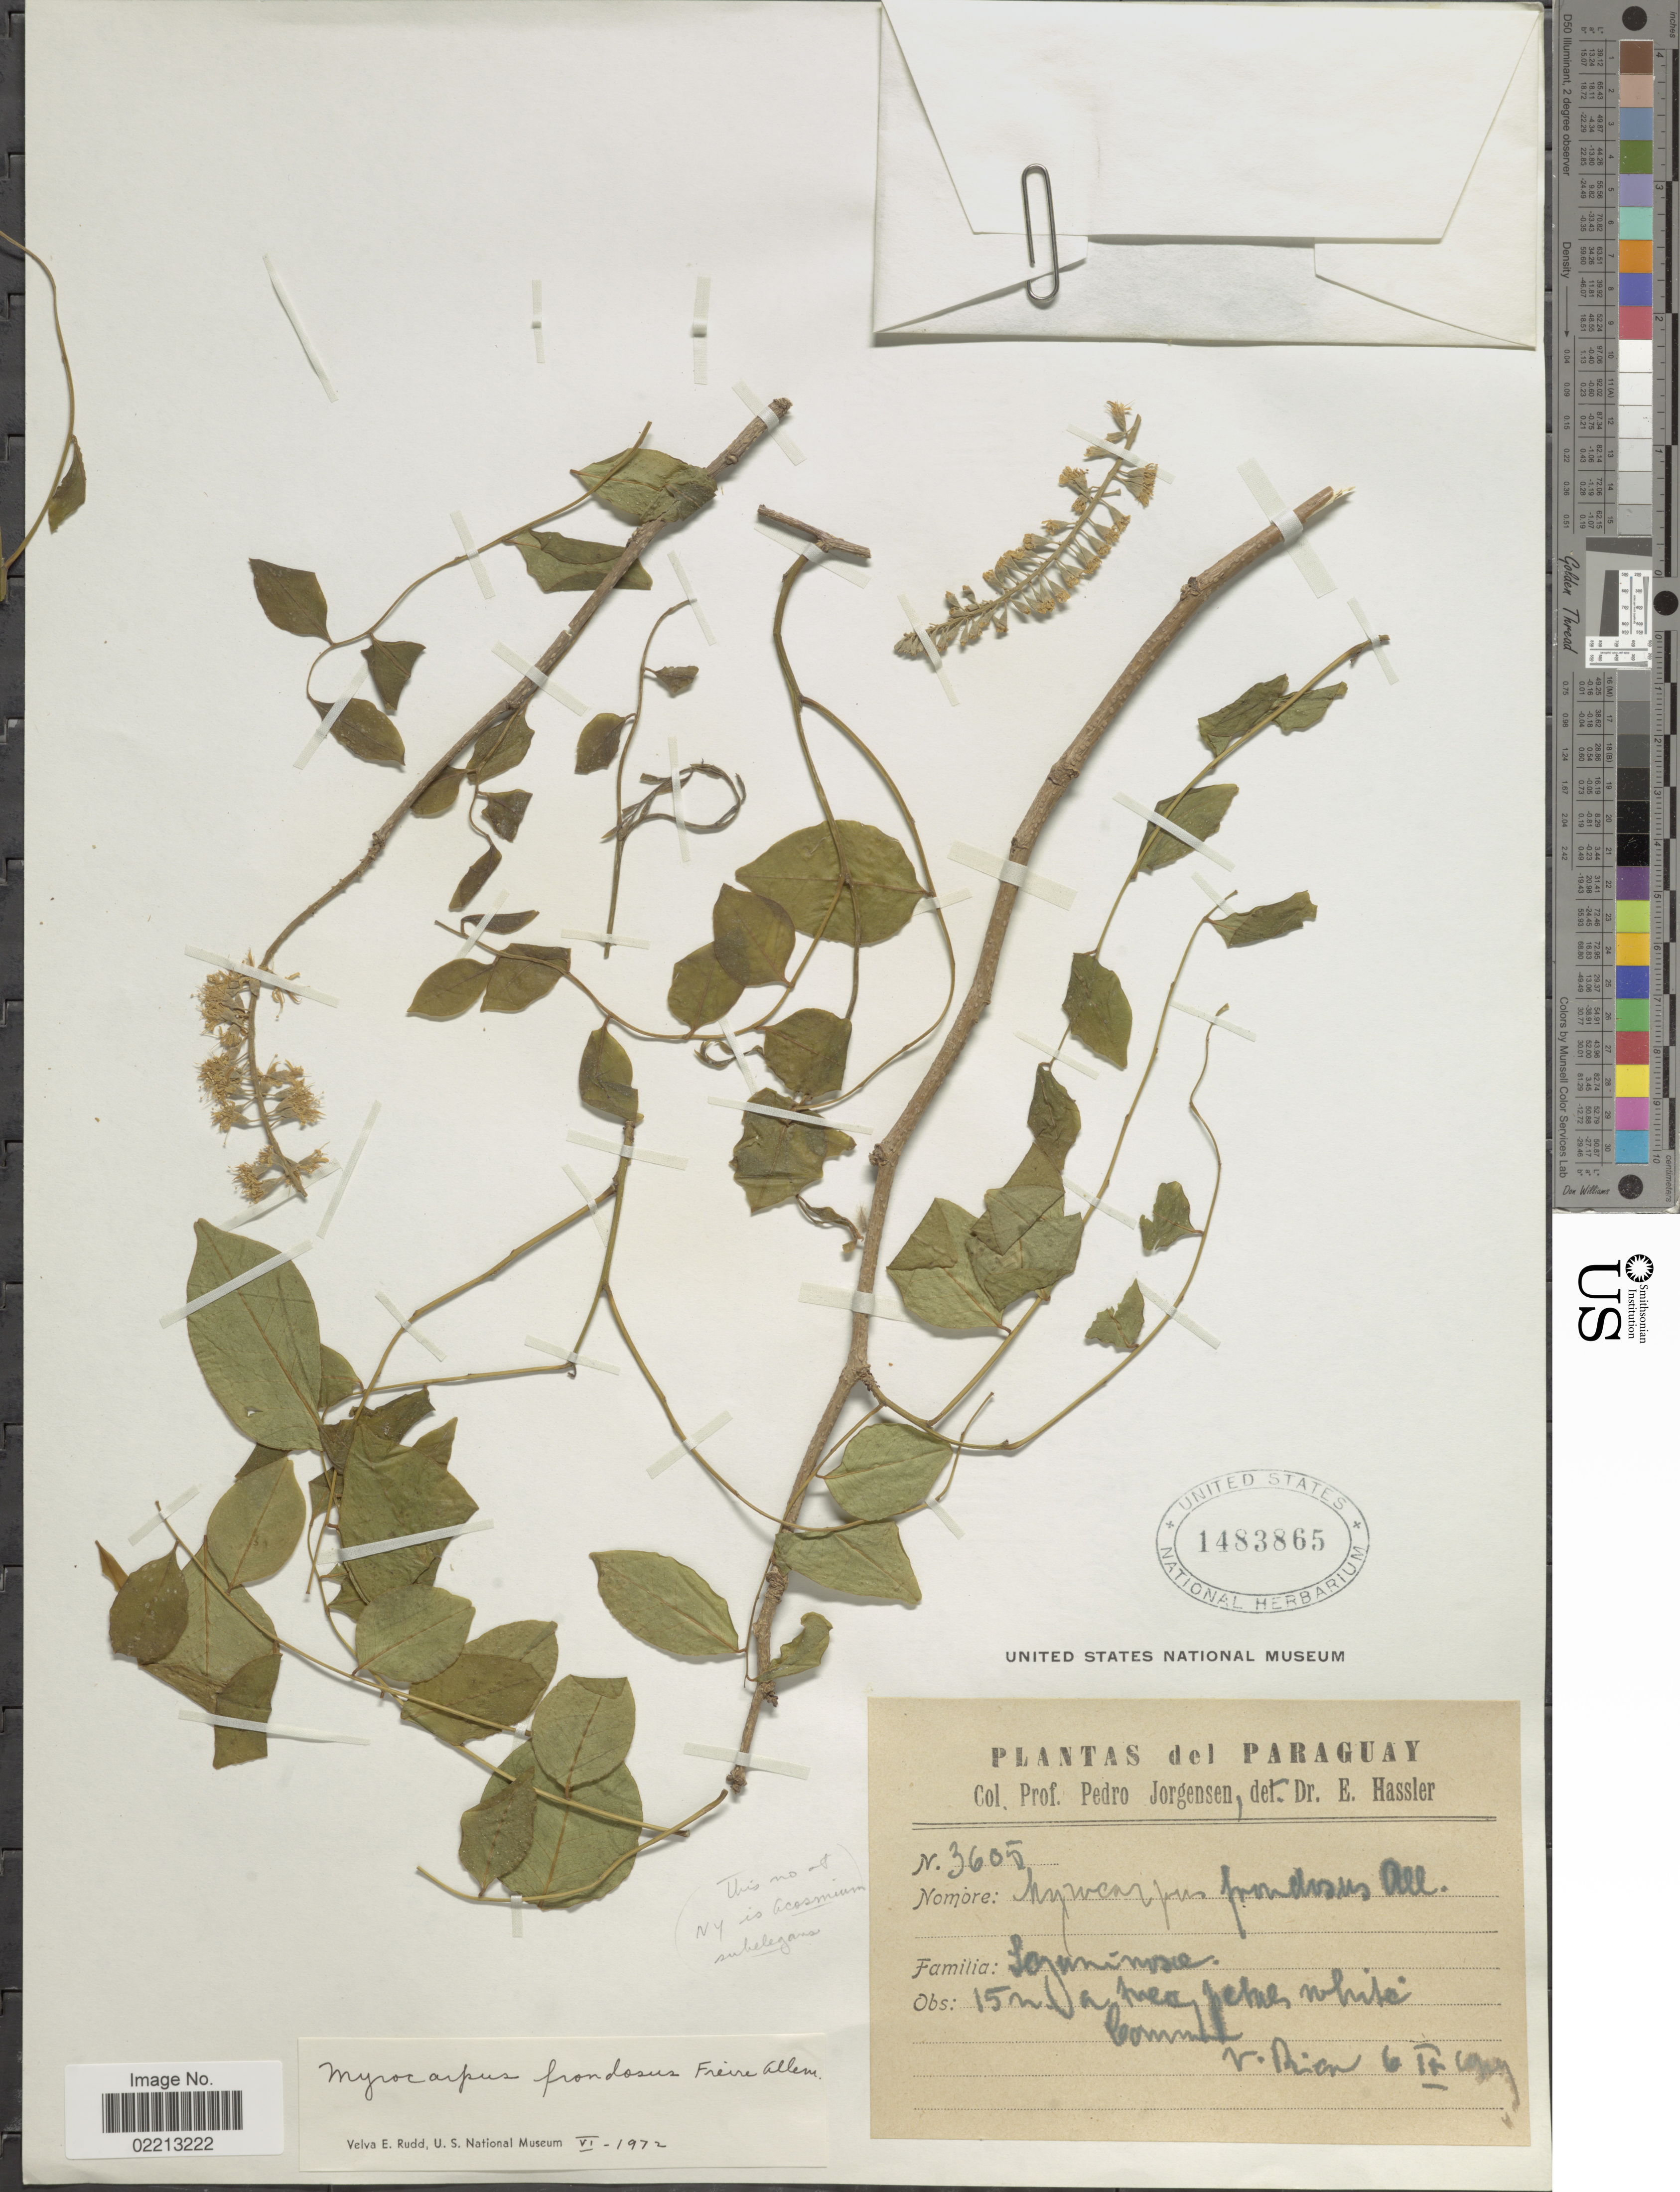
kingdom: Plantae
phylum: Tracheophyta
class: Magnoliopsida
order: Fabales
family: Fabaceae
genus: Myrocarpus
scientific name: Myrocarpus frondosus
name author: Allemão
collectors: P. Jörgensen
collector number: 3605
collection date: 1929-09-06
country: Paraguay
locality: V. Rica.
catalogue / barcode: US 1483865